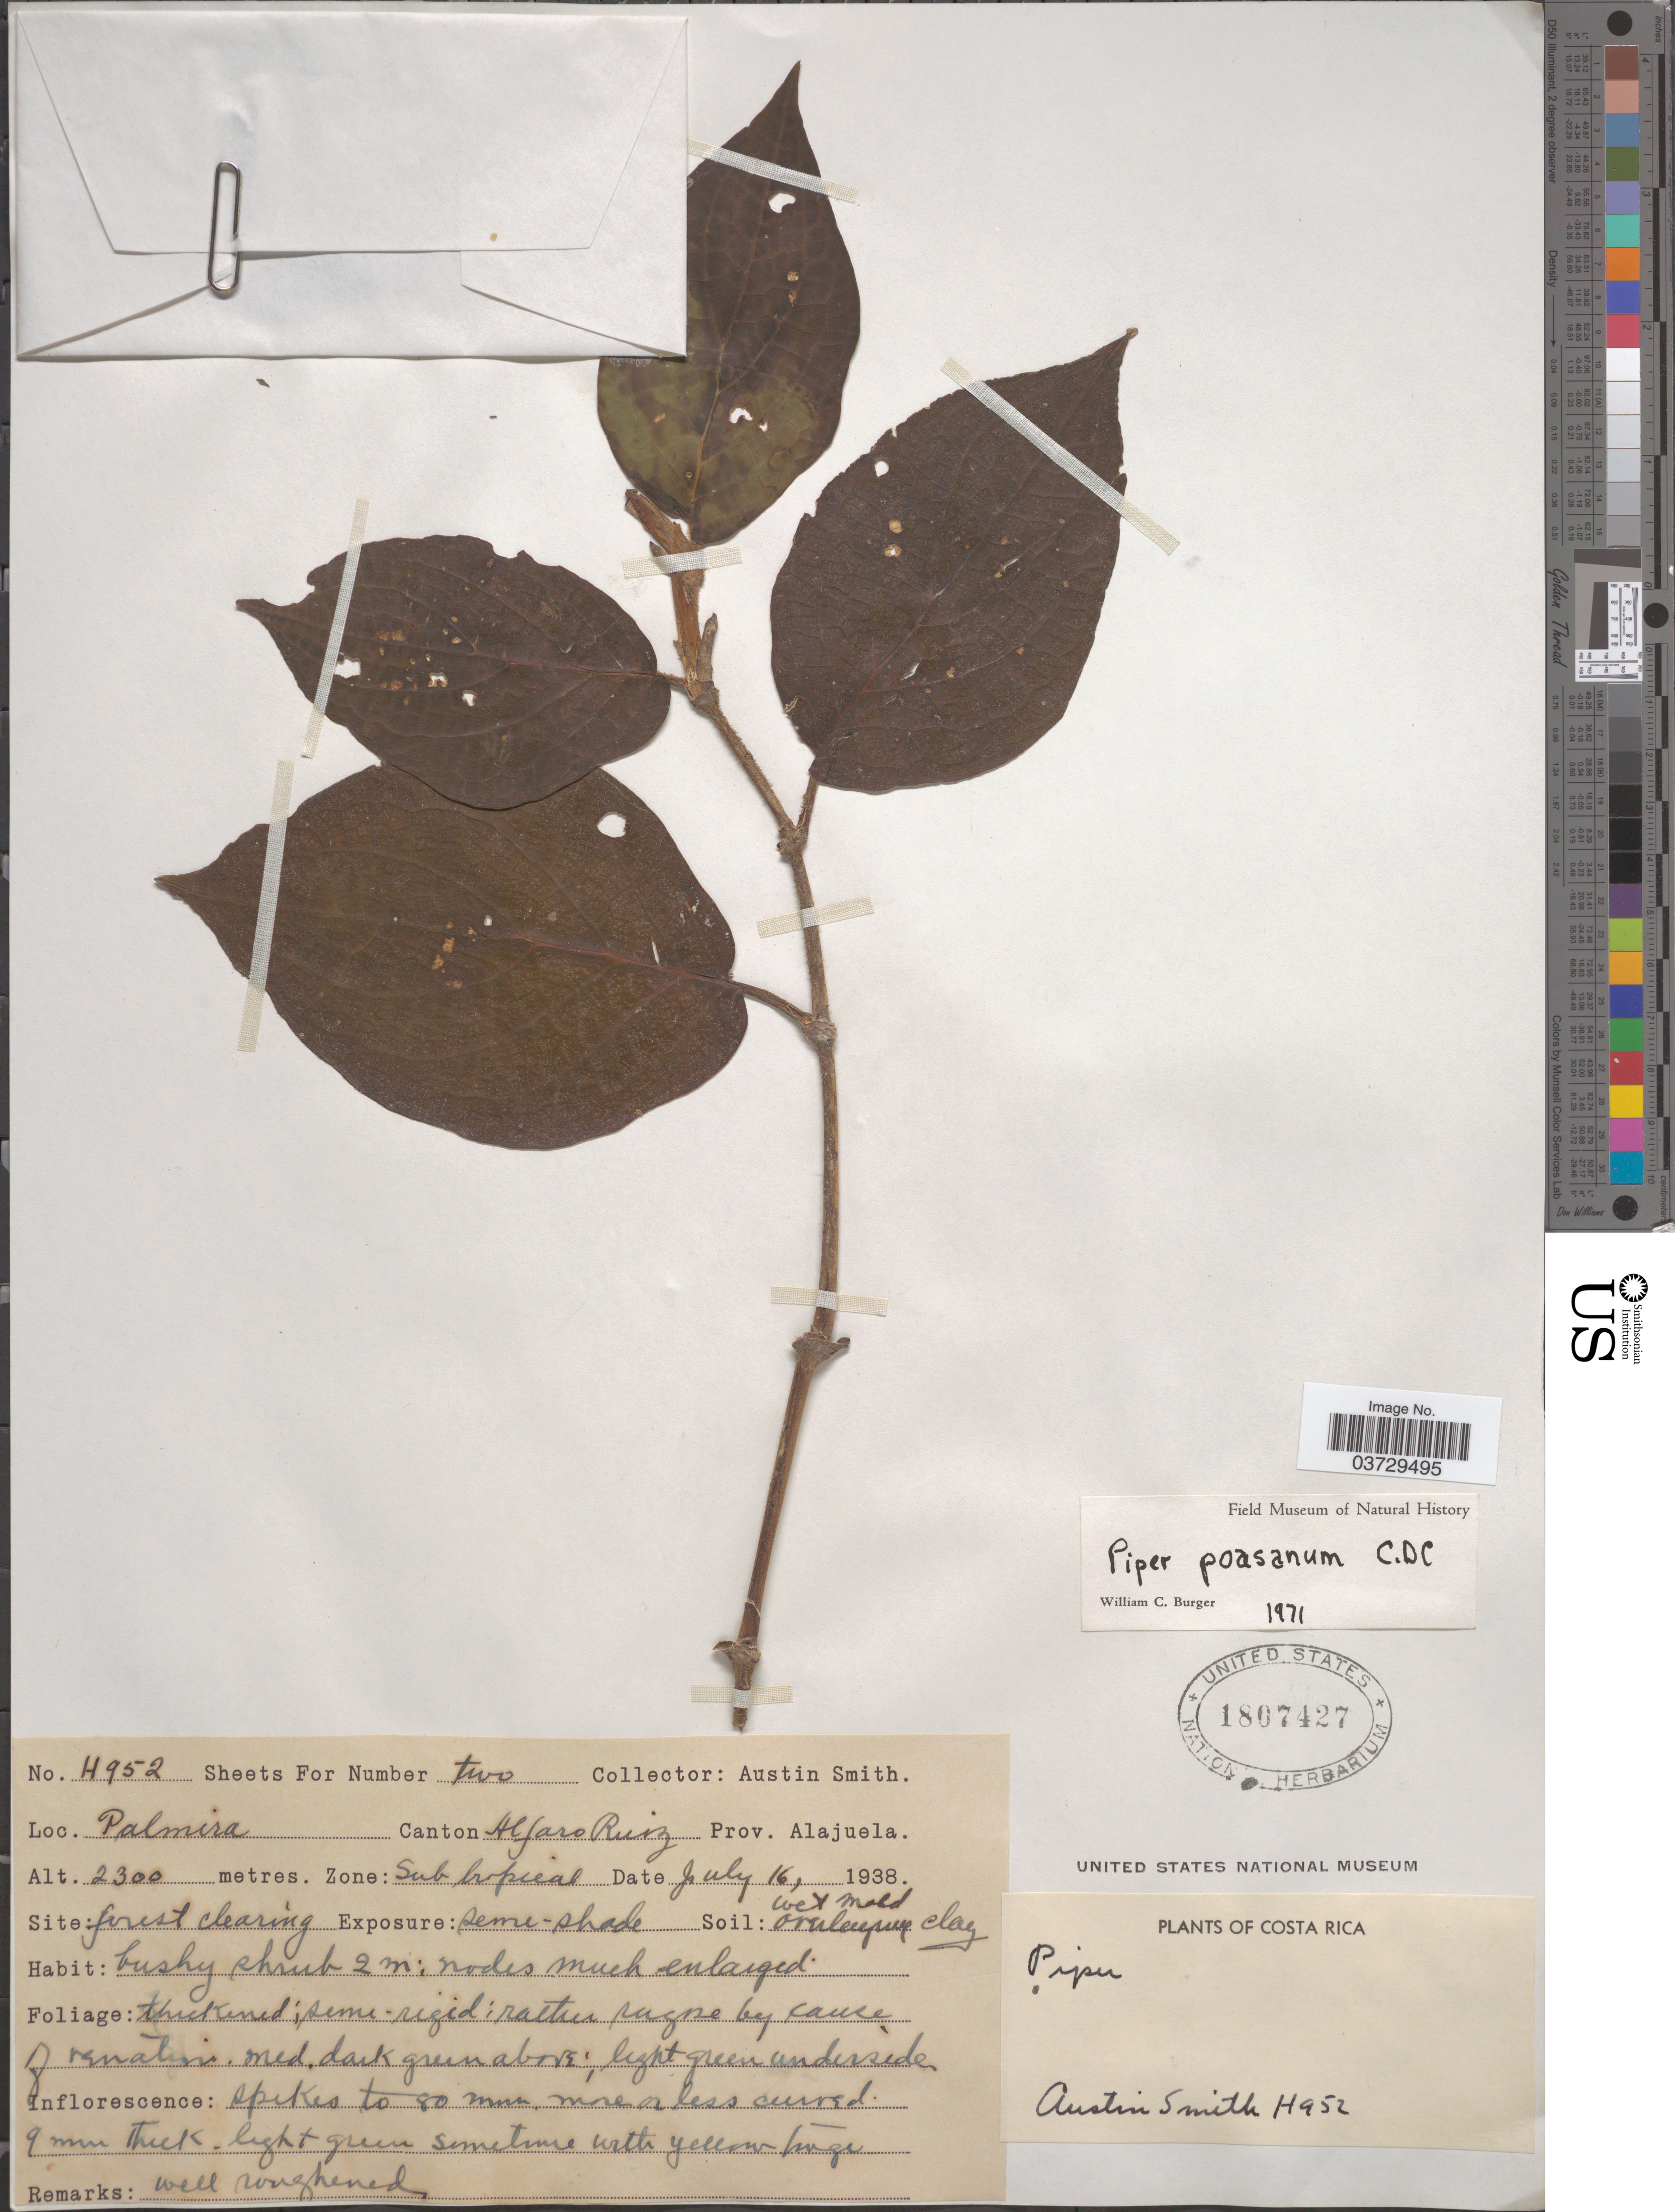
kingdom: Plantae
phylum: Tracheophyta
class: Magnoliopsida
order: Piperales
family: Piperaceae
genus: Piper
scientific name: Piper poasanum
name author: C. DC.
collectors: Aust P. Smith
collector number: H952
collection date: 1938-07-16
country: Costa Rica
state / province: Alajuela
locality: Palmira, Canton Alfaro Ruiz.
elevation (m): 2300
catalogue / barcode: US 1807427